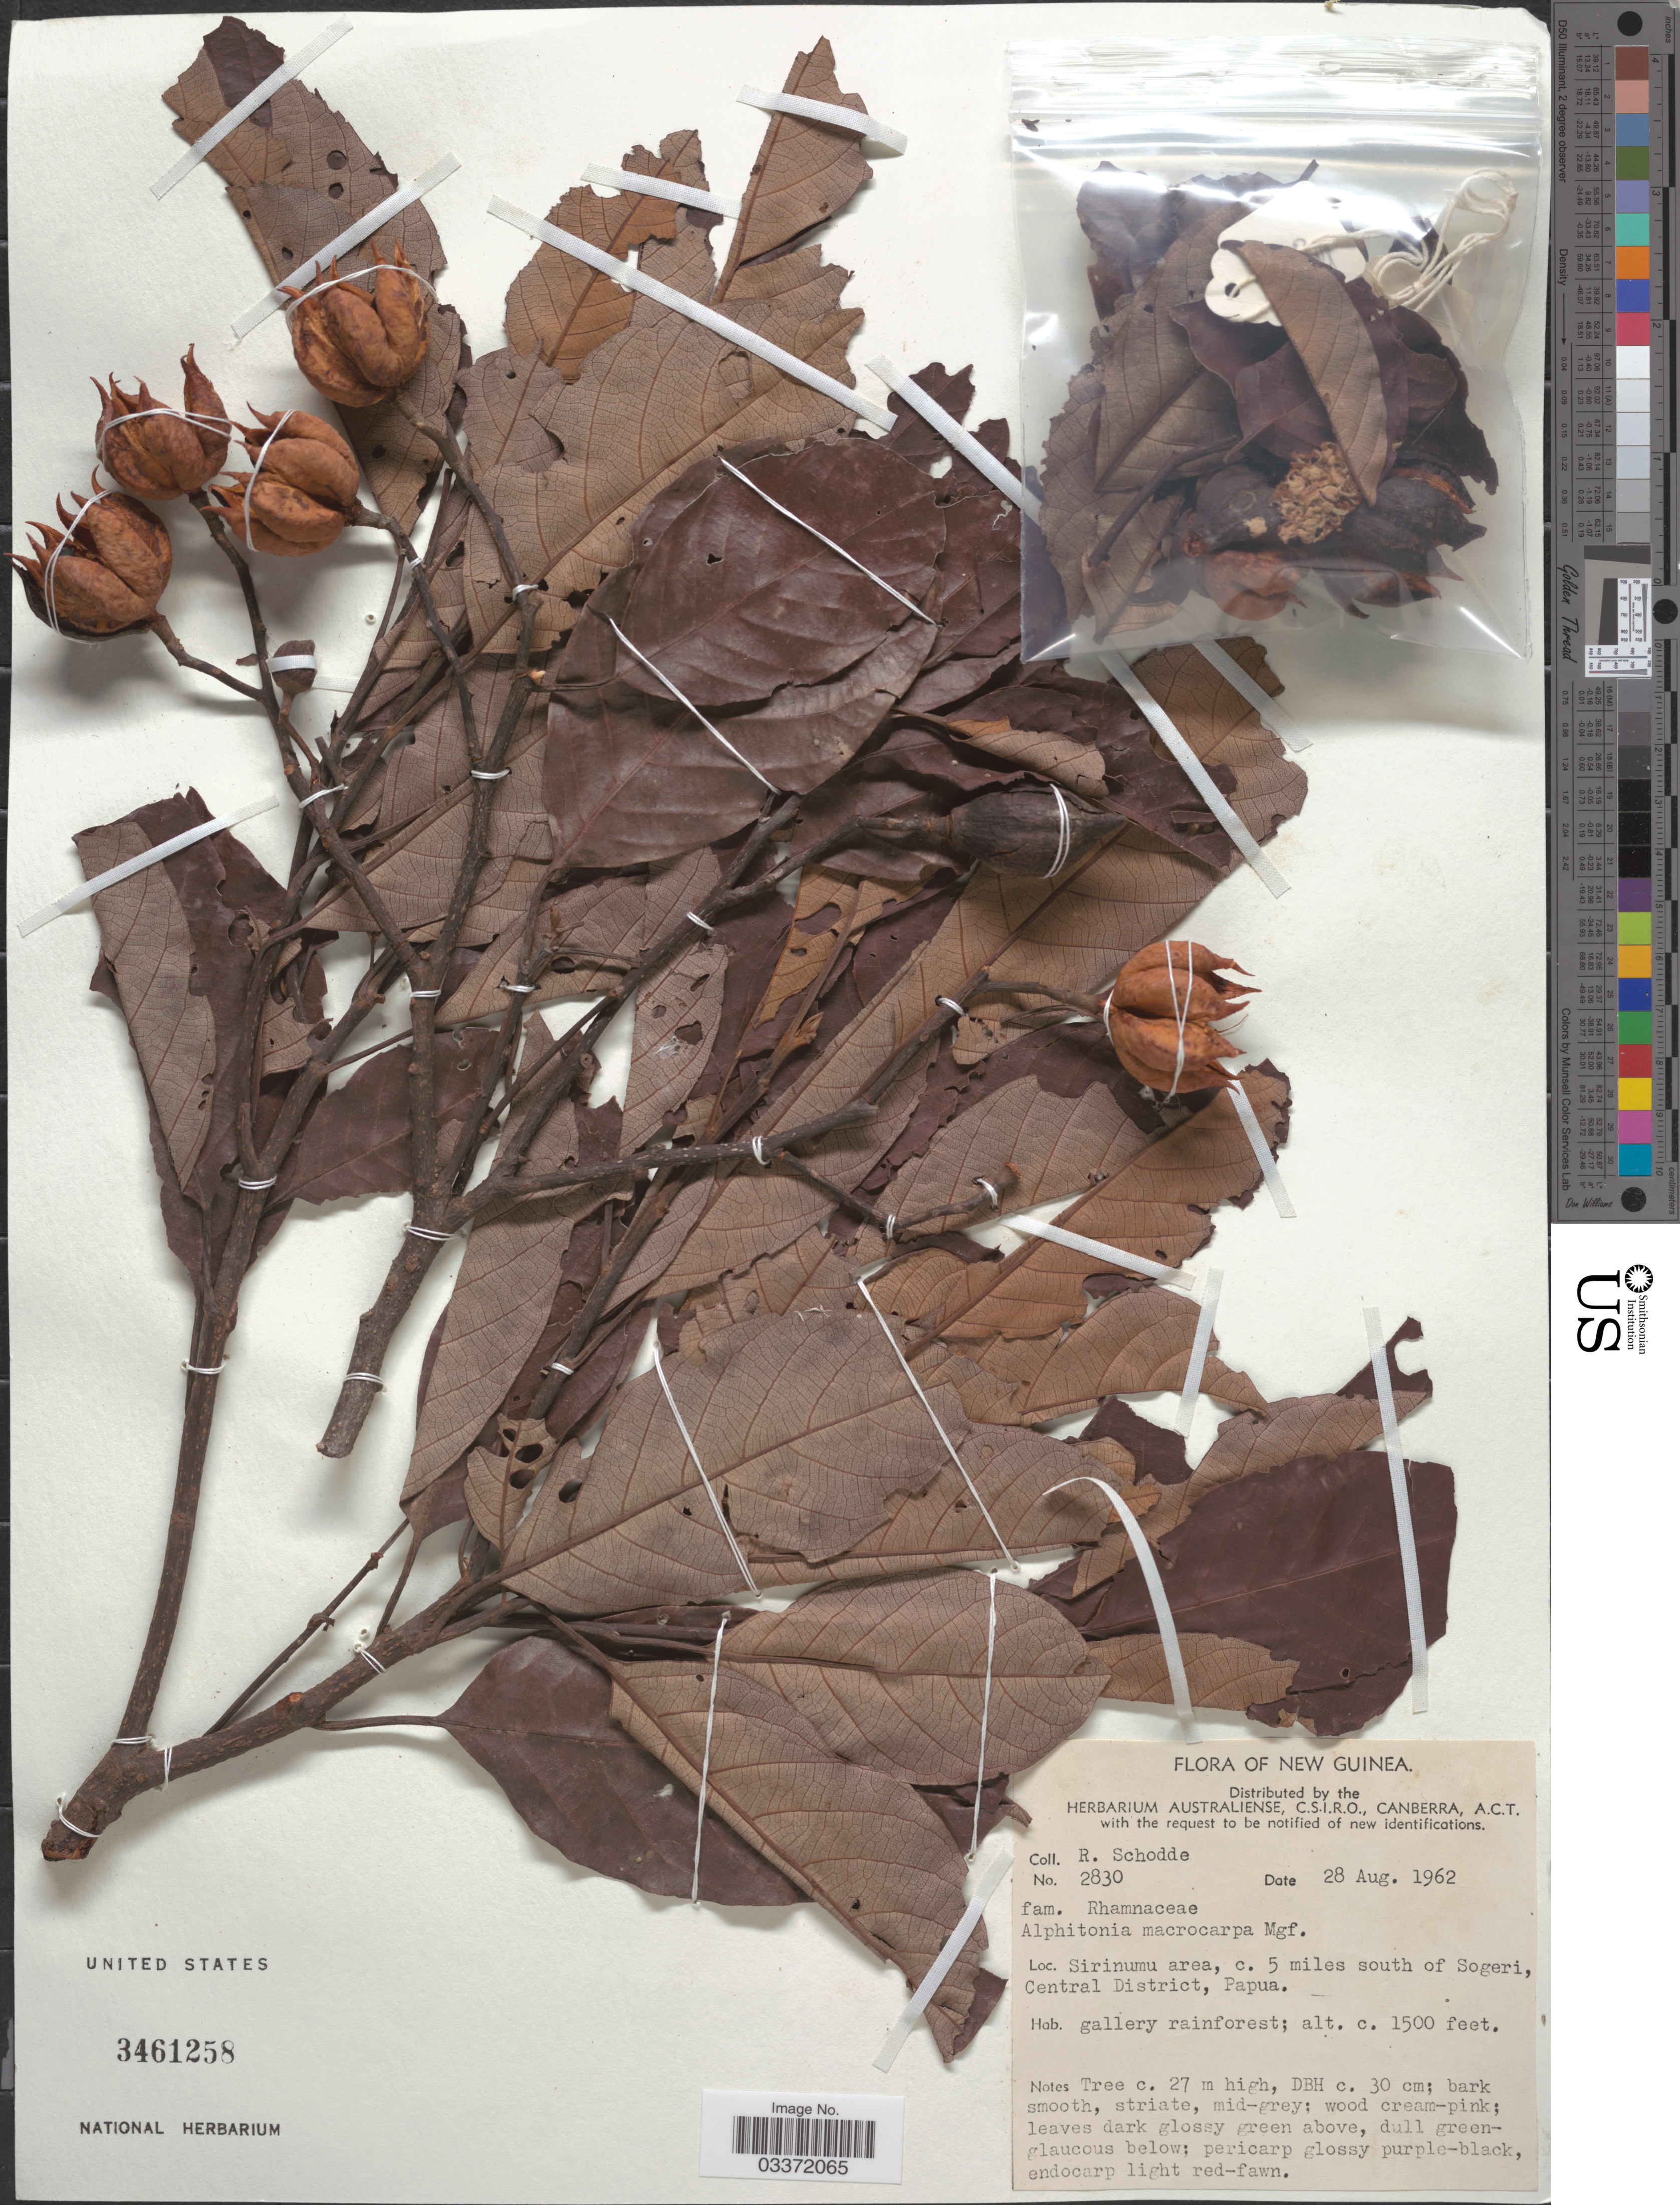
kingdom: Plantae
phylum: Tracheophyta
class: Magnoliopsida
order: Rosales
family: Rhamnaceae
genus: Alphitonia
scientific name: Alphitonia macrocarpa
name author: Mansf.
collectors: R. Schodde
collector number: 2830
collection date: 1962-08-28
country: Papua New Guinea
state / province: Central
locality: New Guinea. Sirinumu area, c. 5 miles south of Sogeri, Central District, Papua.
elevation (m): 457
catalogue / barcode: US 3461258